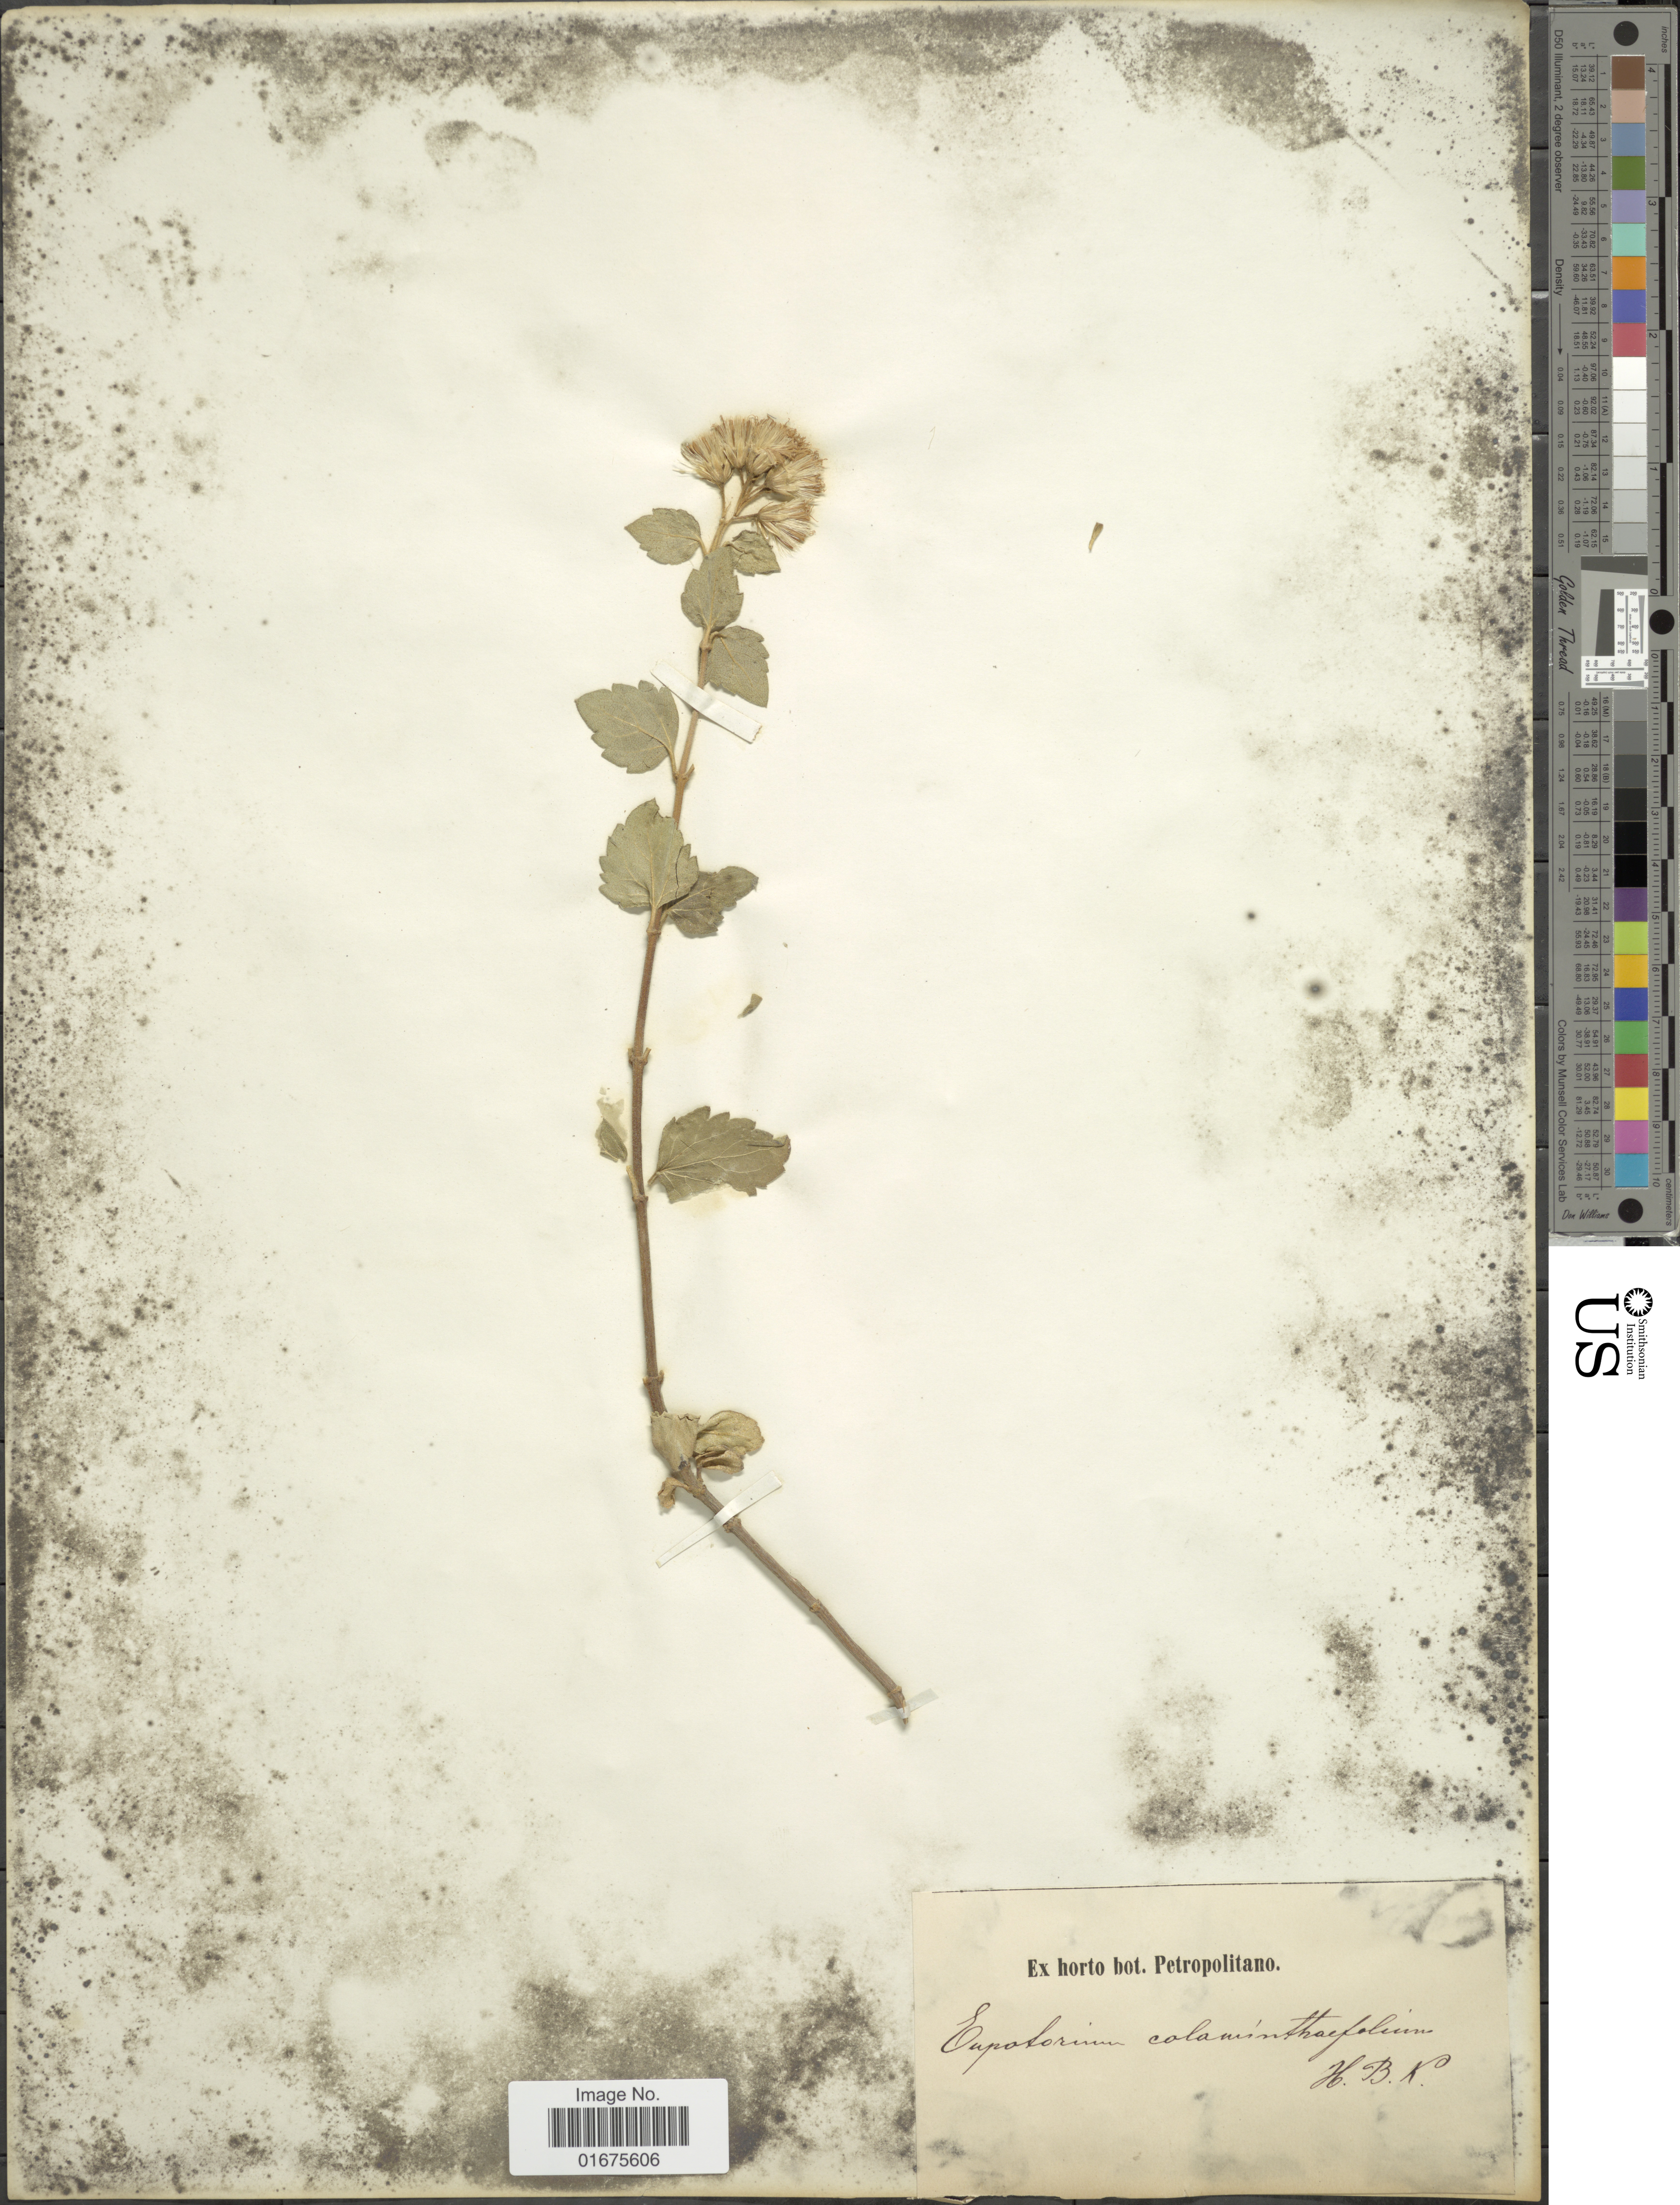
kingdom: Plantae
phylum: Tracheophyta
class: Magnoliopsida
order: Asterales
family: Asteraceae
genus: Ageratina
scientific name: Ageratina calaminthaefolia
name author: (Kunth) R.M. King & H. Rob.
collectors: ex Herb. Horti Bot. Petropolitani